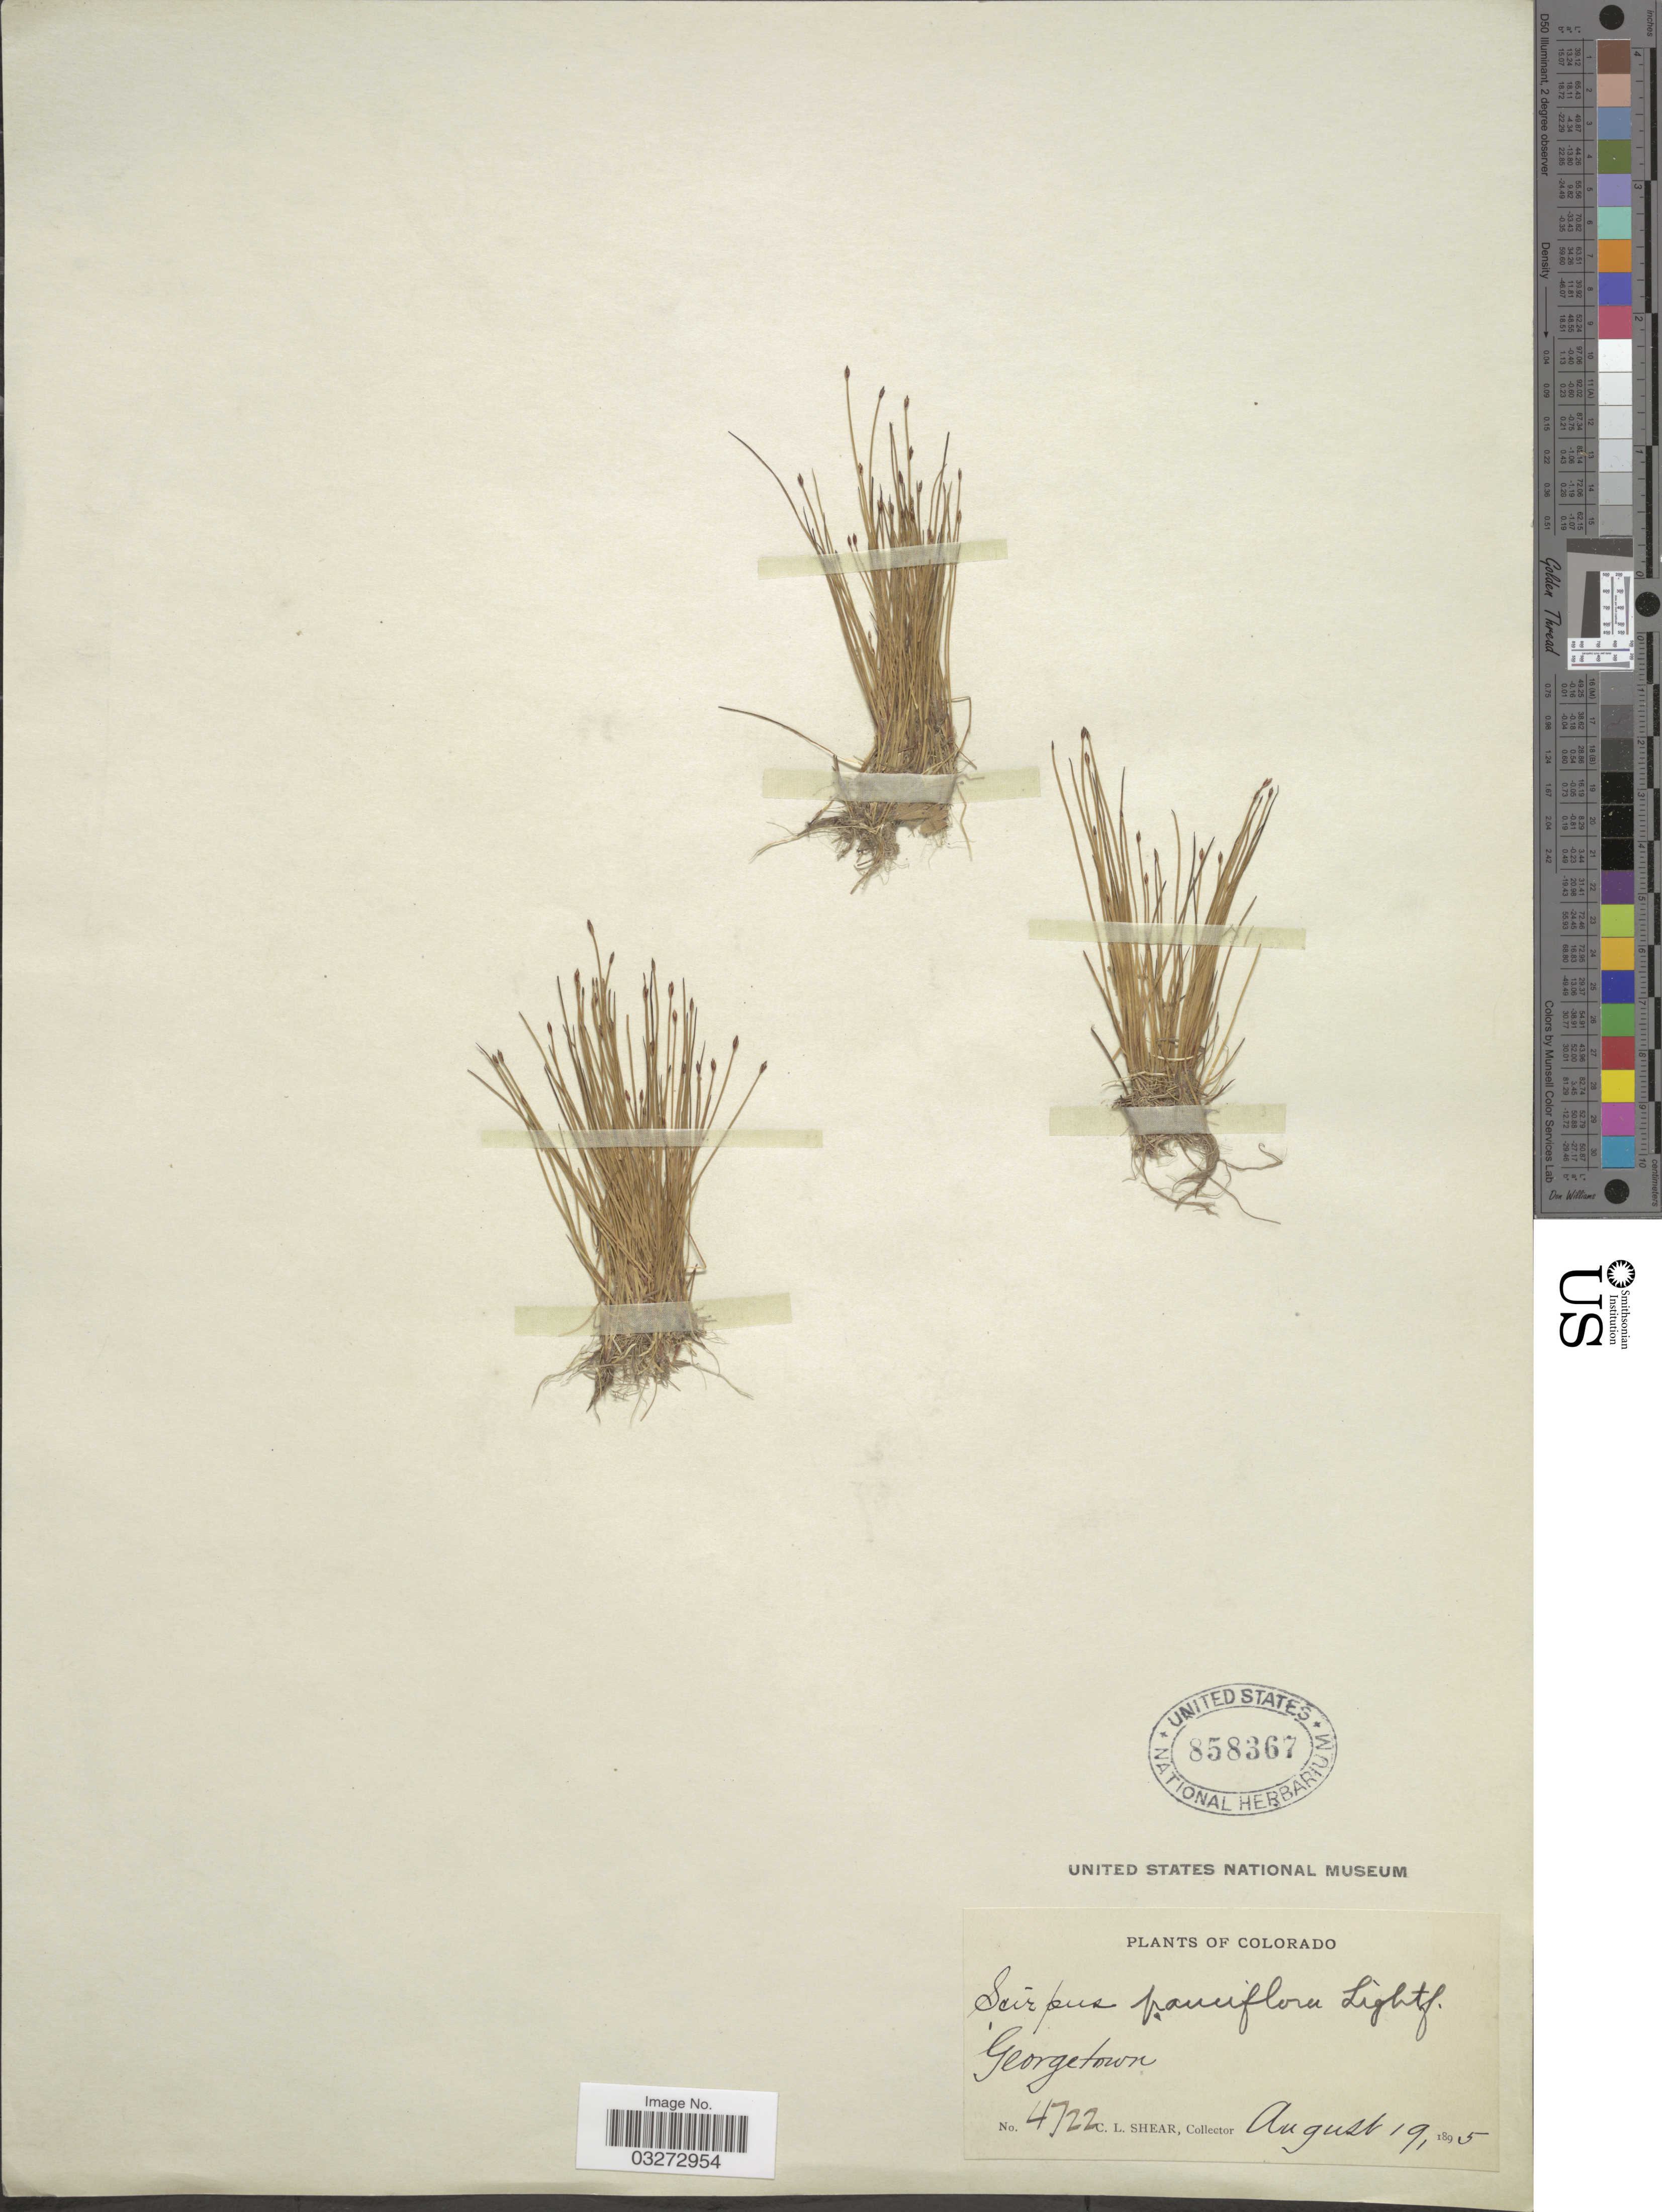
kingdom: Plantae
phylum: Tracheophyta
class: Liliopsida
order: Poales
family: Cyperaceae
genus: Eleocharis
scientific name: Eleocharis quinqueflora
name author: (Hartmann) O. Schwarz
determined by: Strong, Mark T., (BOT), Smithsonian Institution - National Museum of Natural History (UNITED STATES)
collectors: C. L. Shear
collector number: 4722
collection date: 1895-08-19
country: United States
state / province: Colorado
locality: Georgetown.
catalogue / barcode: US 858367